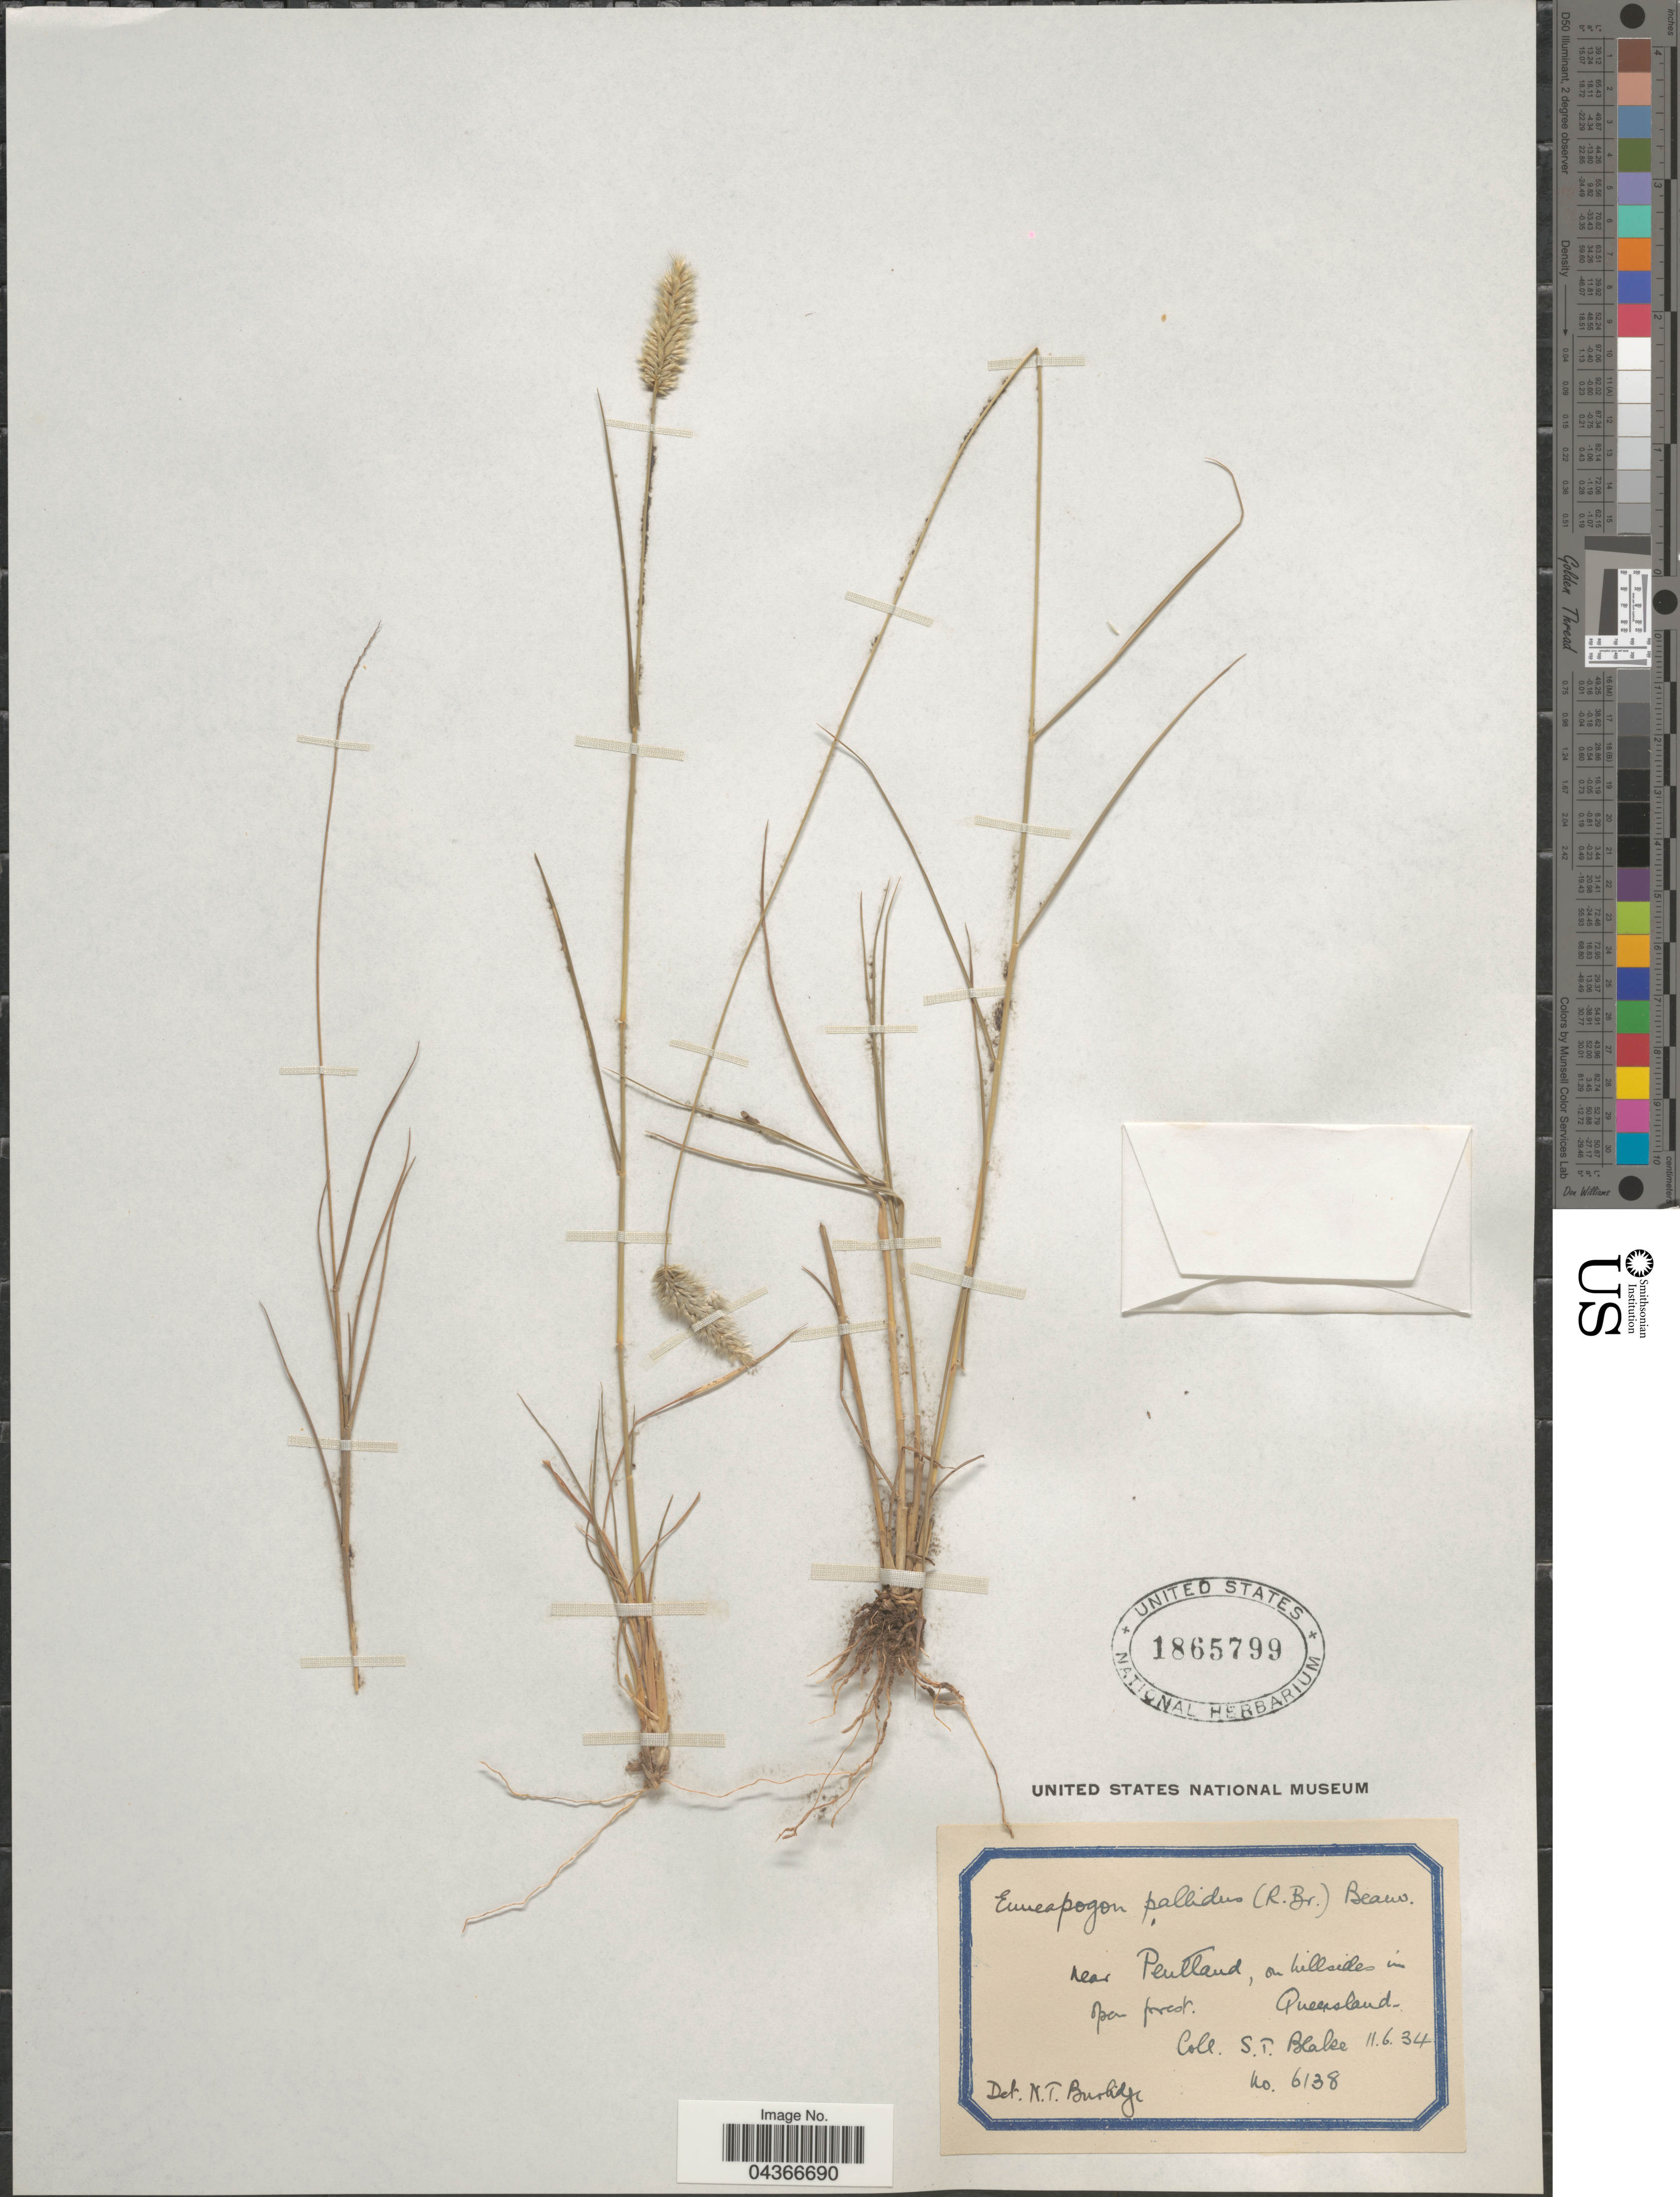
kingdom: Plantae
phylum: Tracheophyta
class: Liliopsida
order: Poales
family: Poaceae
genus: Enneapogon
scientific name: Enneapogon pallidus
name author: (R. Br.) P. Beauv.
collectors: S. T. Blake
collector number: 6138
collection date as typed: Transcribed d/m/y: 11/6/34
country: Australia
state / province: Queensland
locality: Near Pentland, on hillsides in open forest.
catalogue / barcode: US 1865799